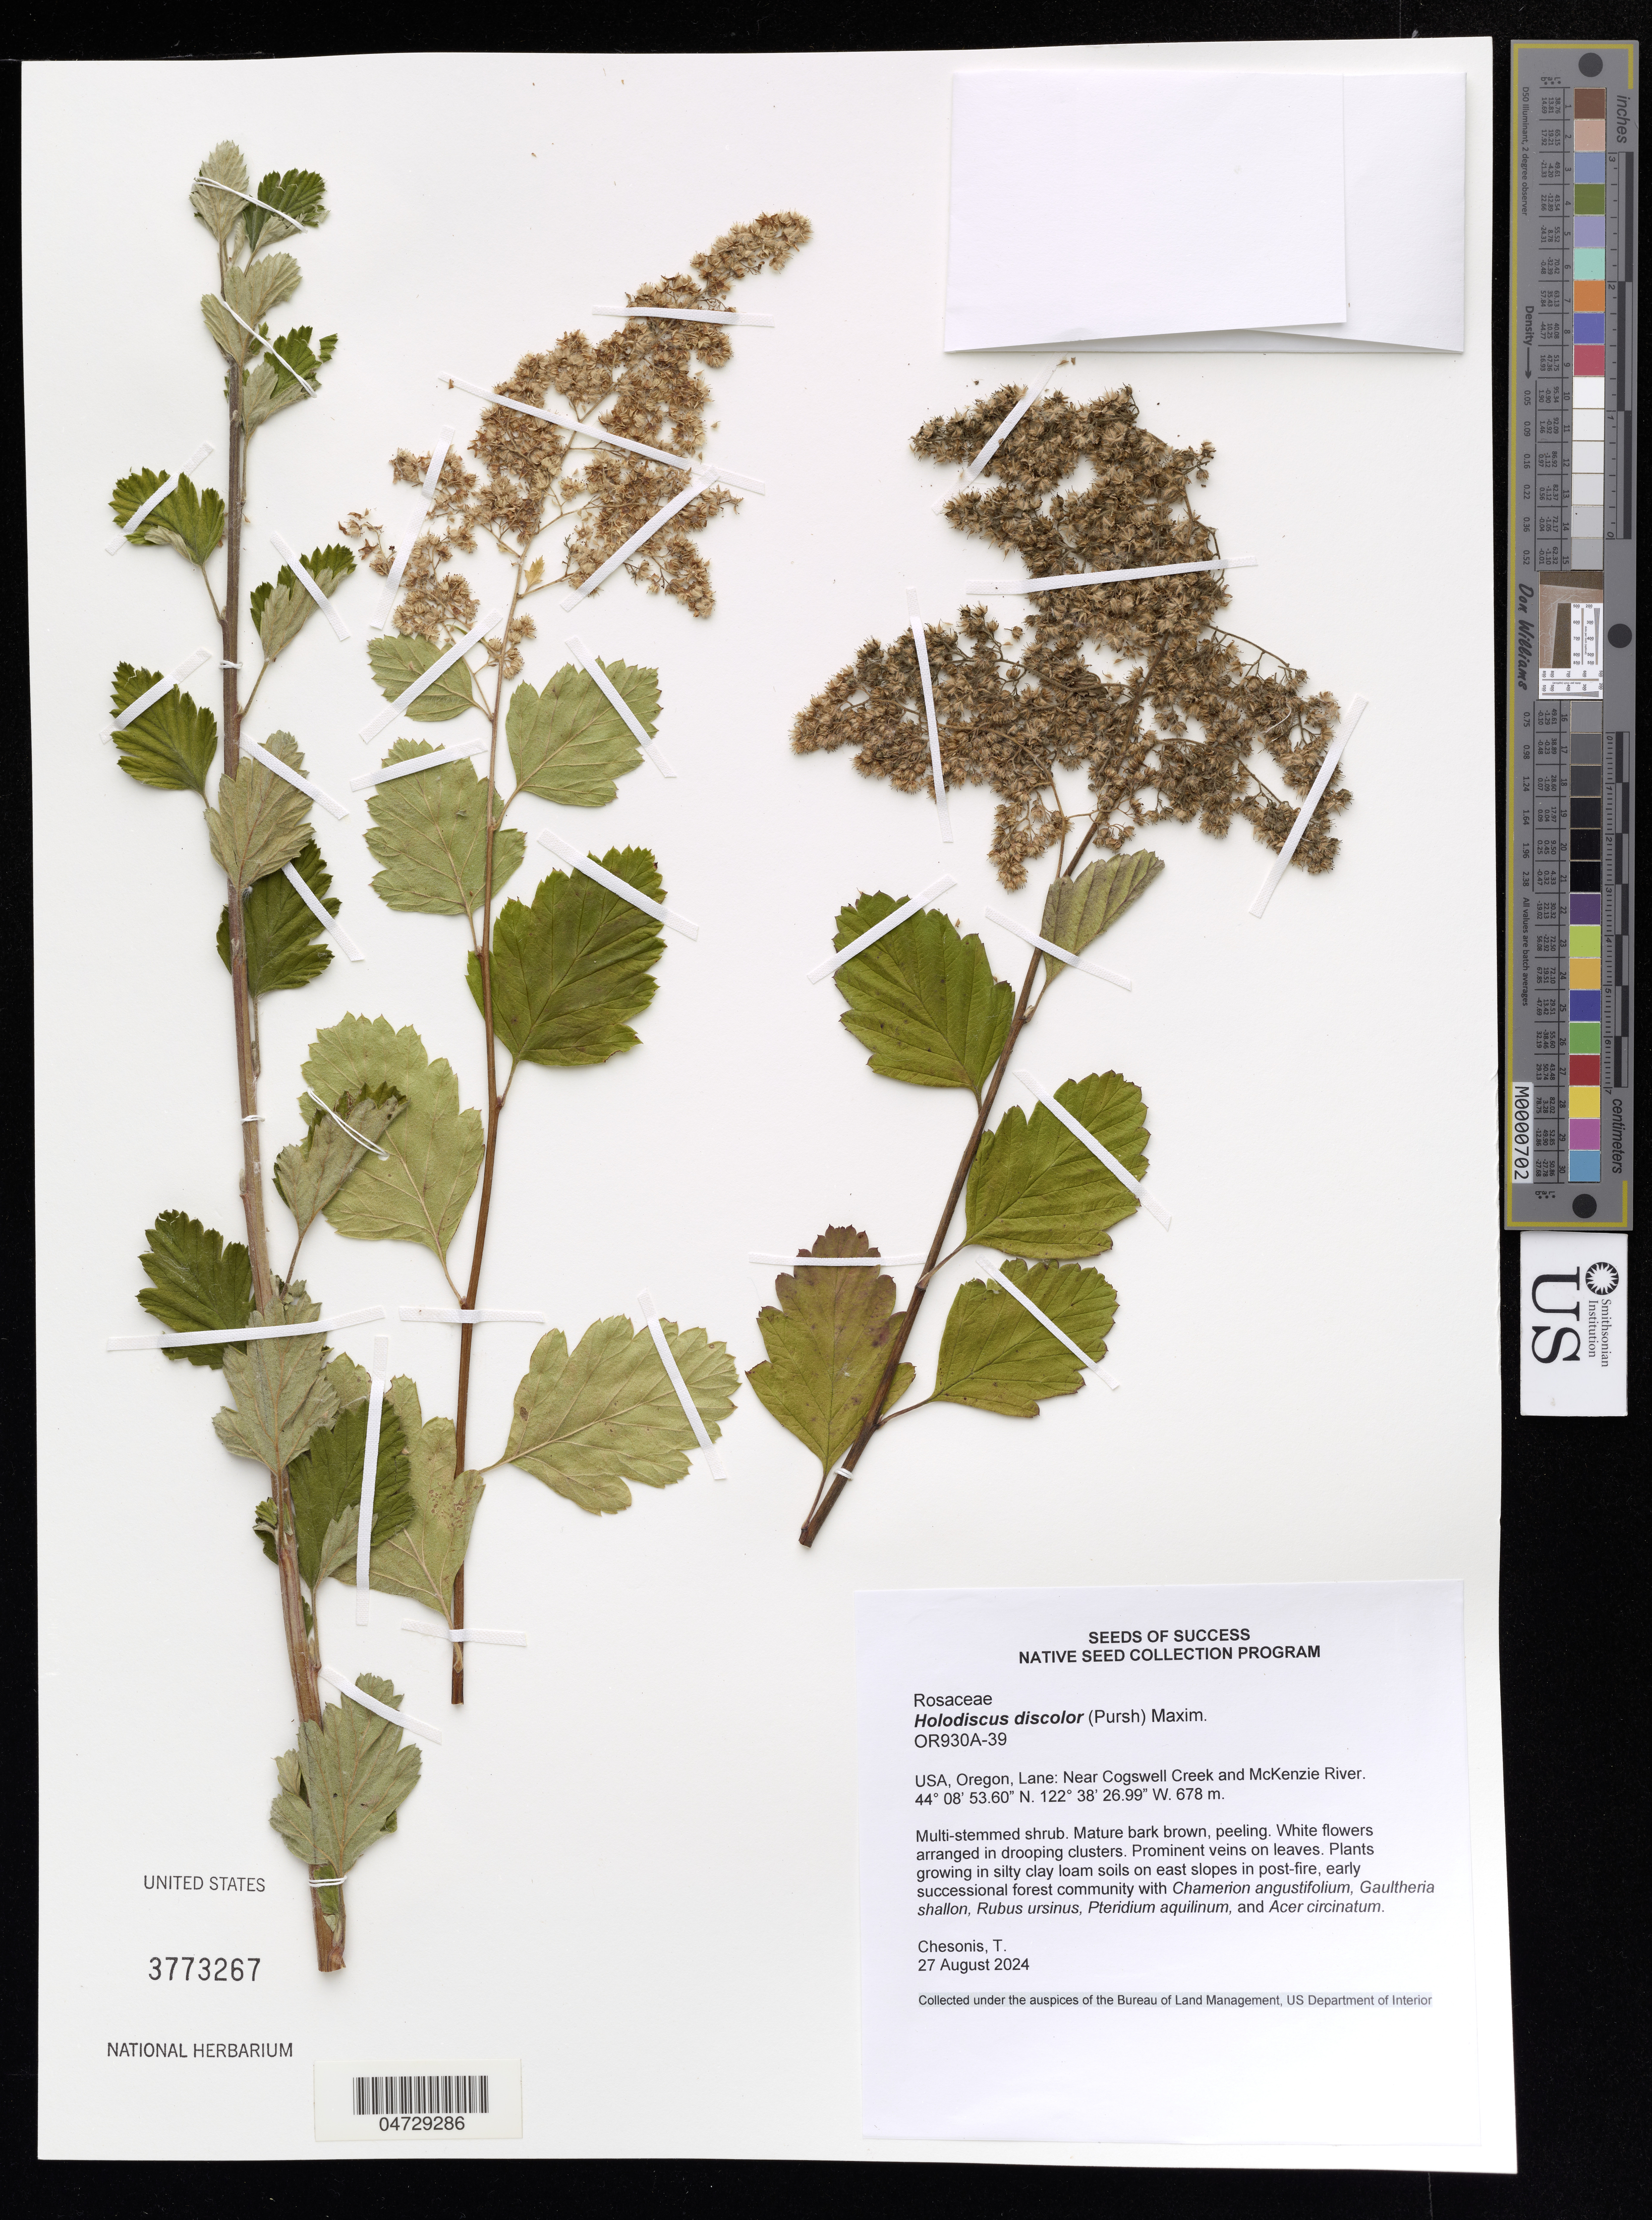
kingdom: Plantae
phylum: Tracheophyta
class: Magnoliopsida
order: Rosales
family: Rosaceae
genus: Holodiscus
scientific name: Holodiscus discolor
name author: (Pursh) Maxim.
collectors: T. Chesonis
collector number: OR930A-39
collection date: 2024-08-27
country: United States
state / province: Oregon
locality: Lane: Near Cogswell Creek and McKenzie River.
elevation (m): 678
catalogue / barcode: US 3773267